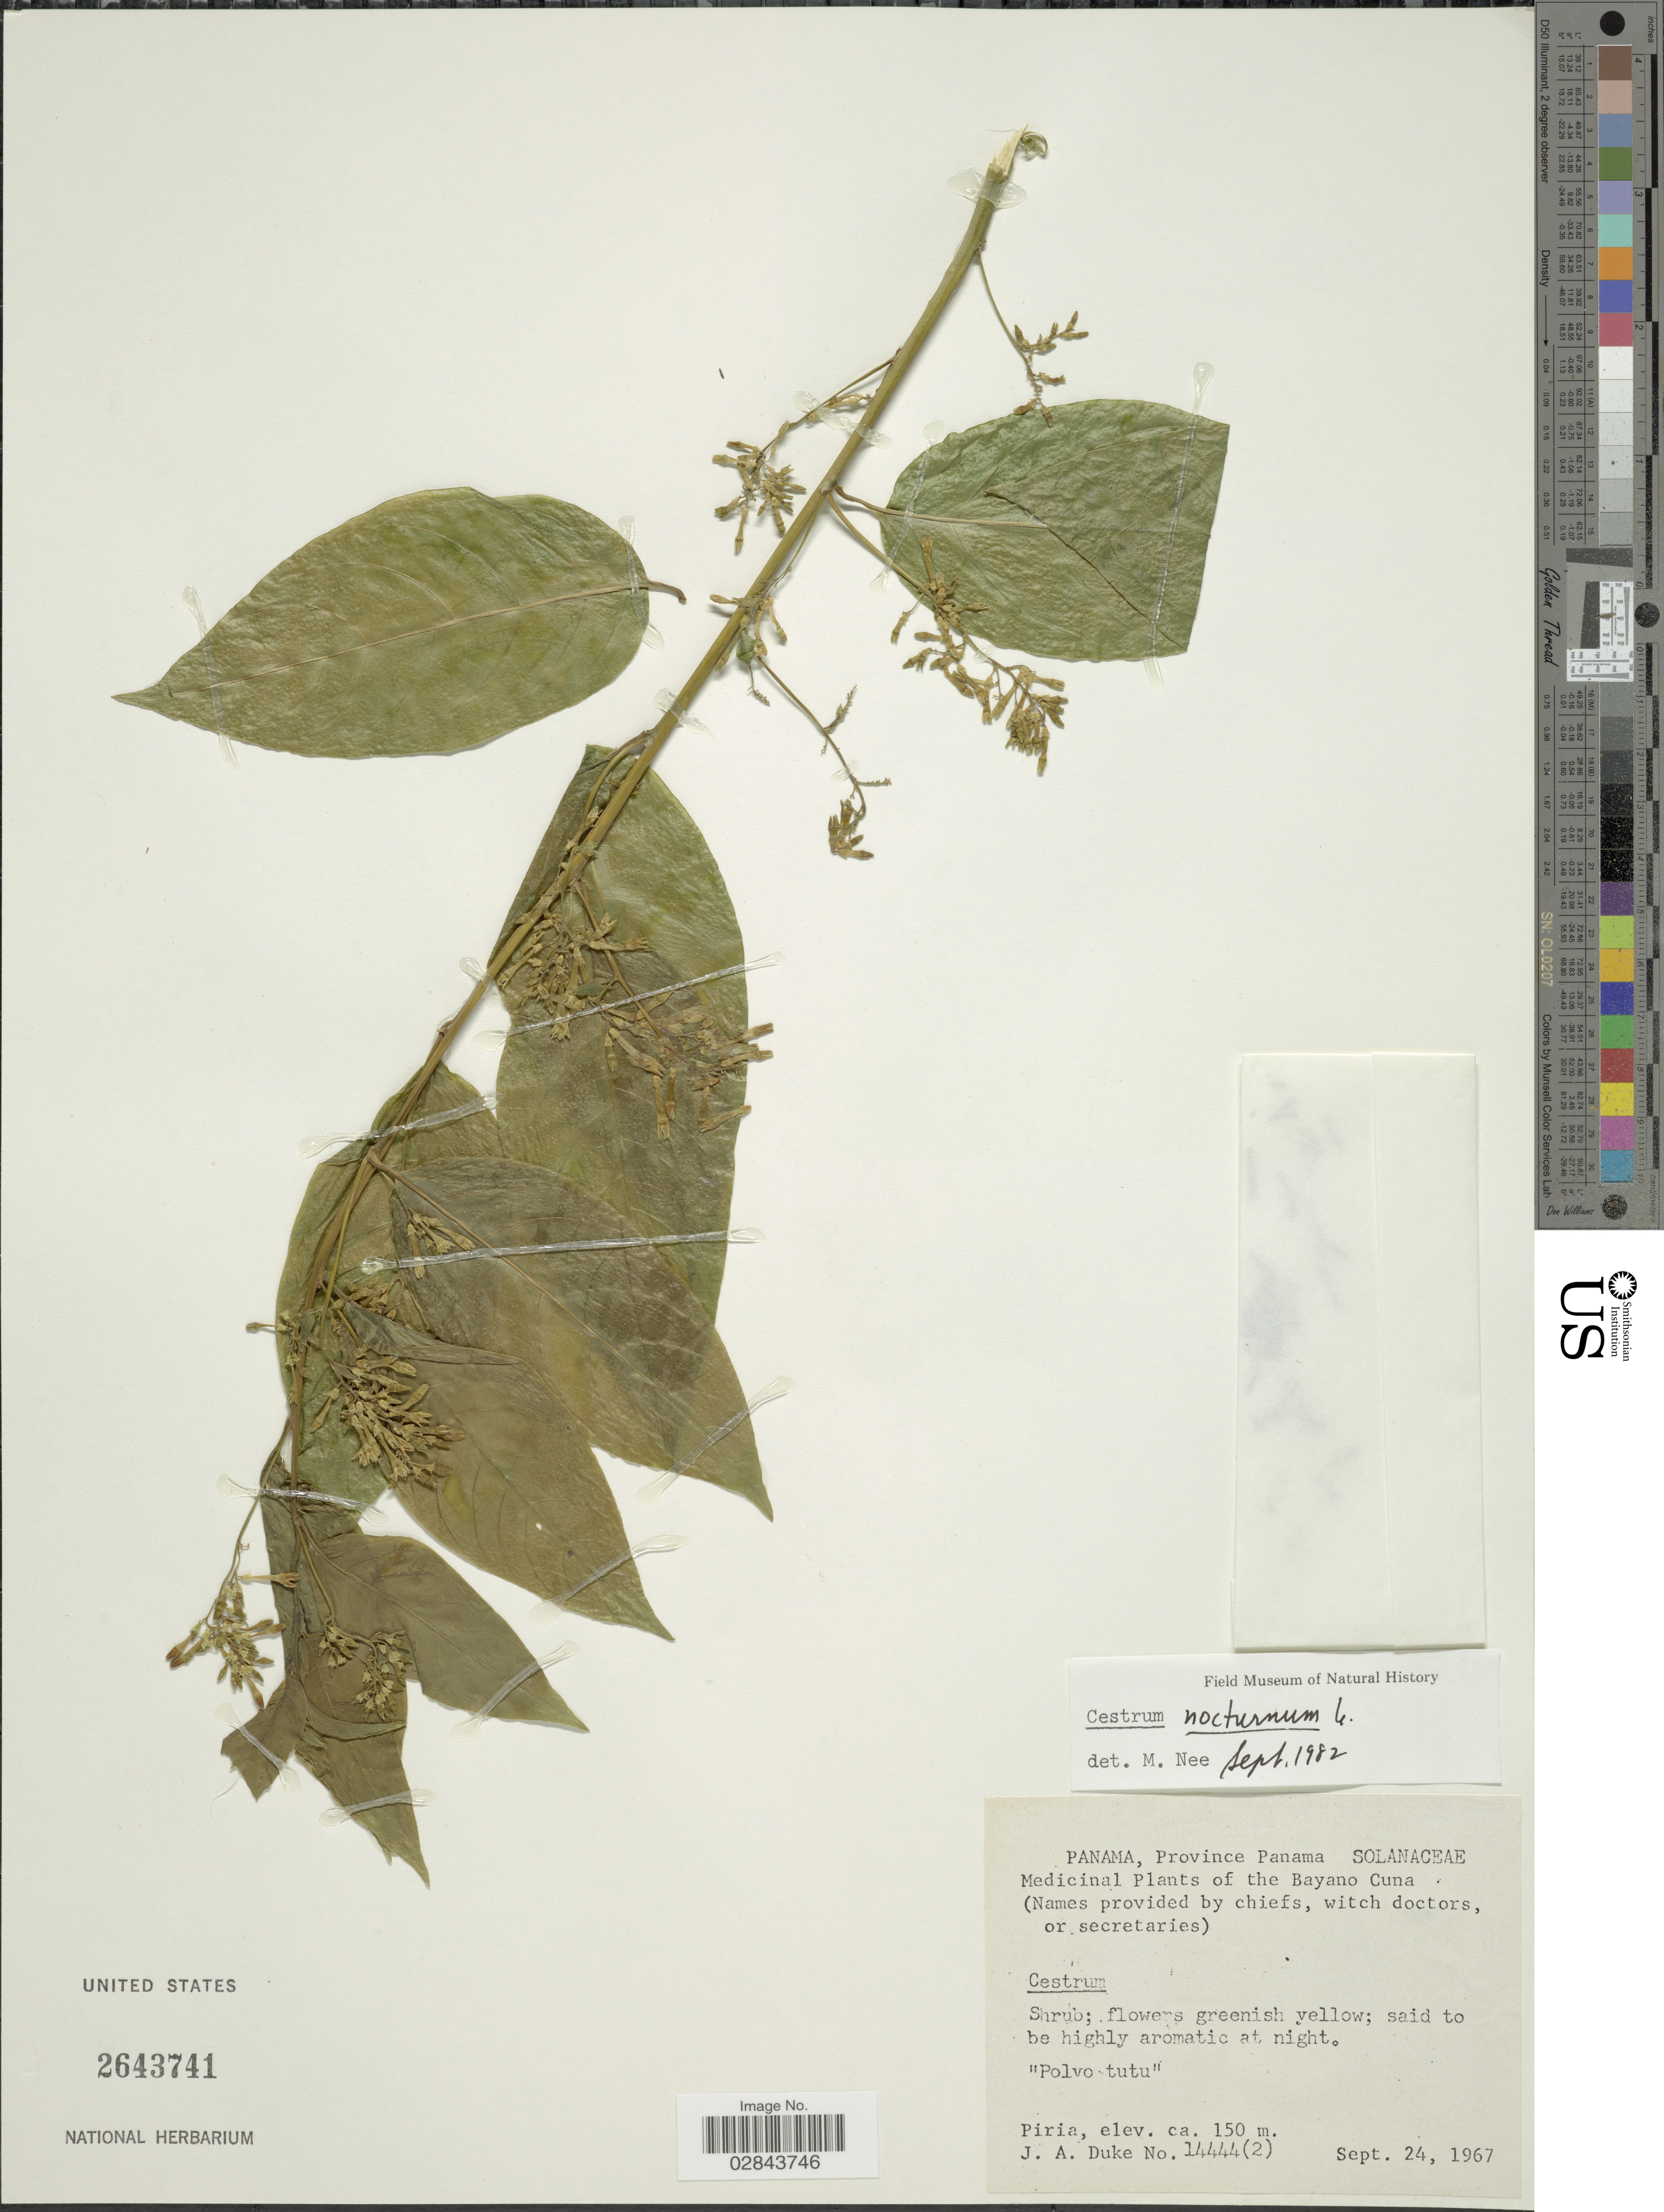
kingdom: Plantae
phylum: Tracheophyta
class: Magnoliopsida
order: Solanales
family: Solanaceae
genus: Cestrum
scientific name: Cestrum nocturnum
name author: L.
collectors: J. A. Duke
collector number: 14444(2)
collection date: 1967-09-24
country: Panama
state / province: Panamá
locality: Province Panama, Bayano Cuna, Piria.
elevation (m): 150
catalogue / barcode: US 2643741